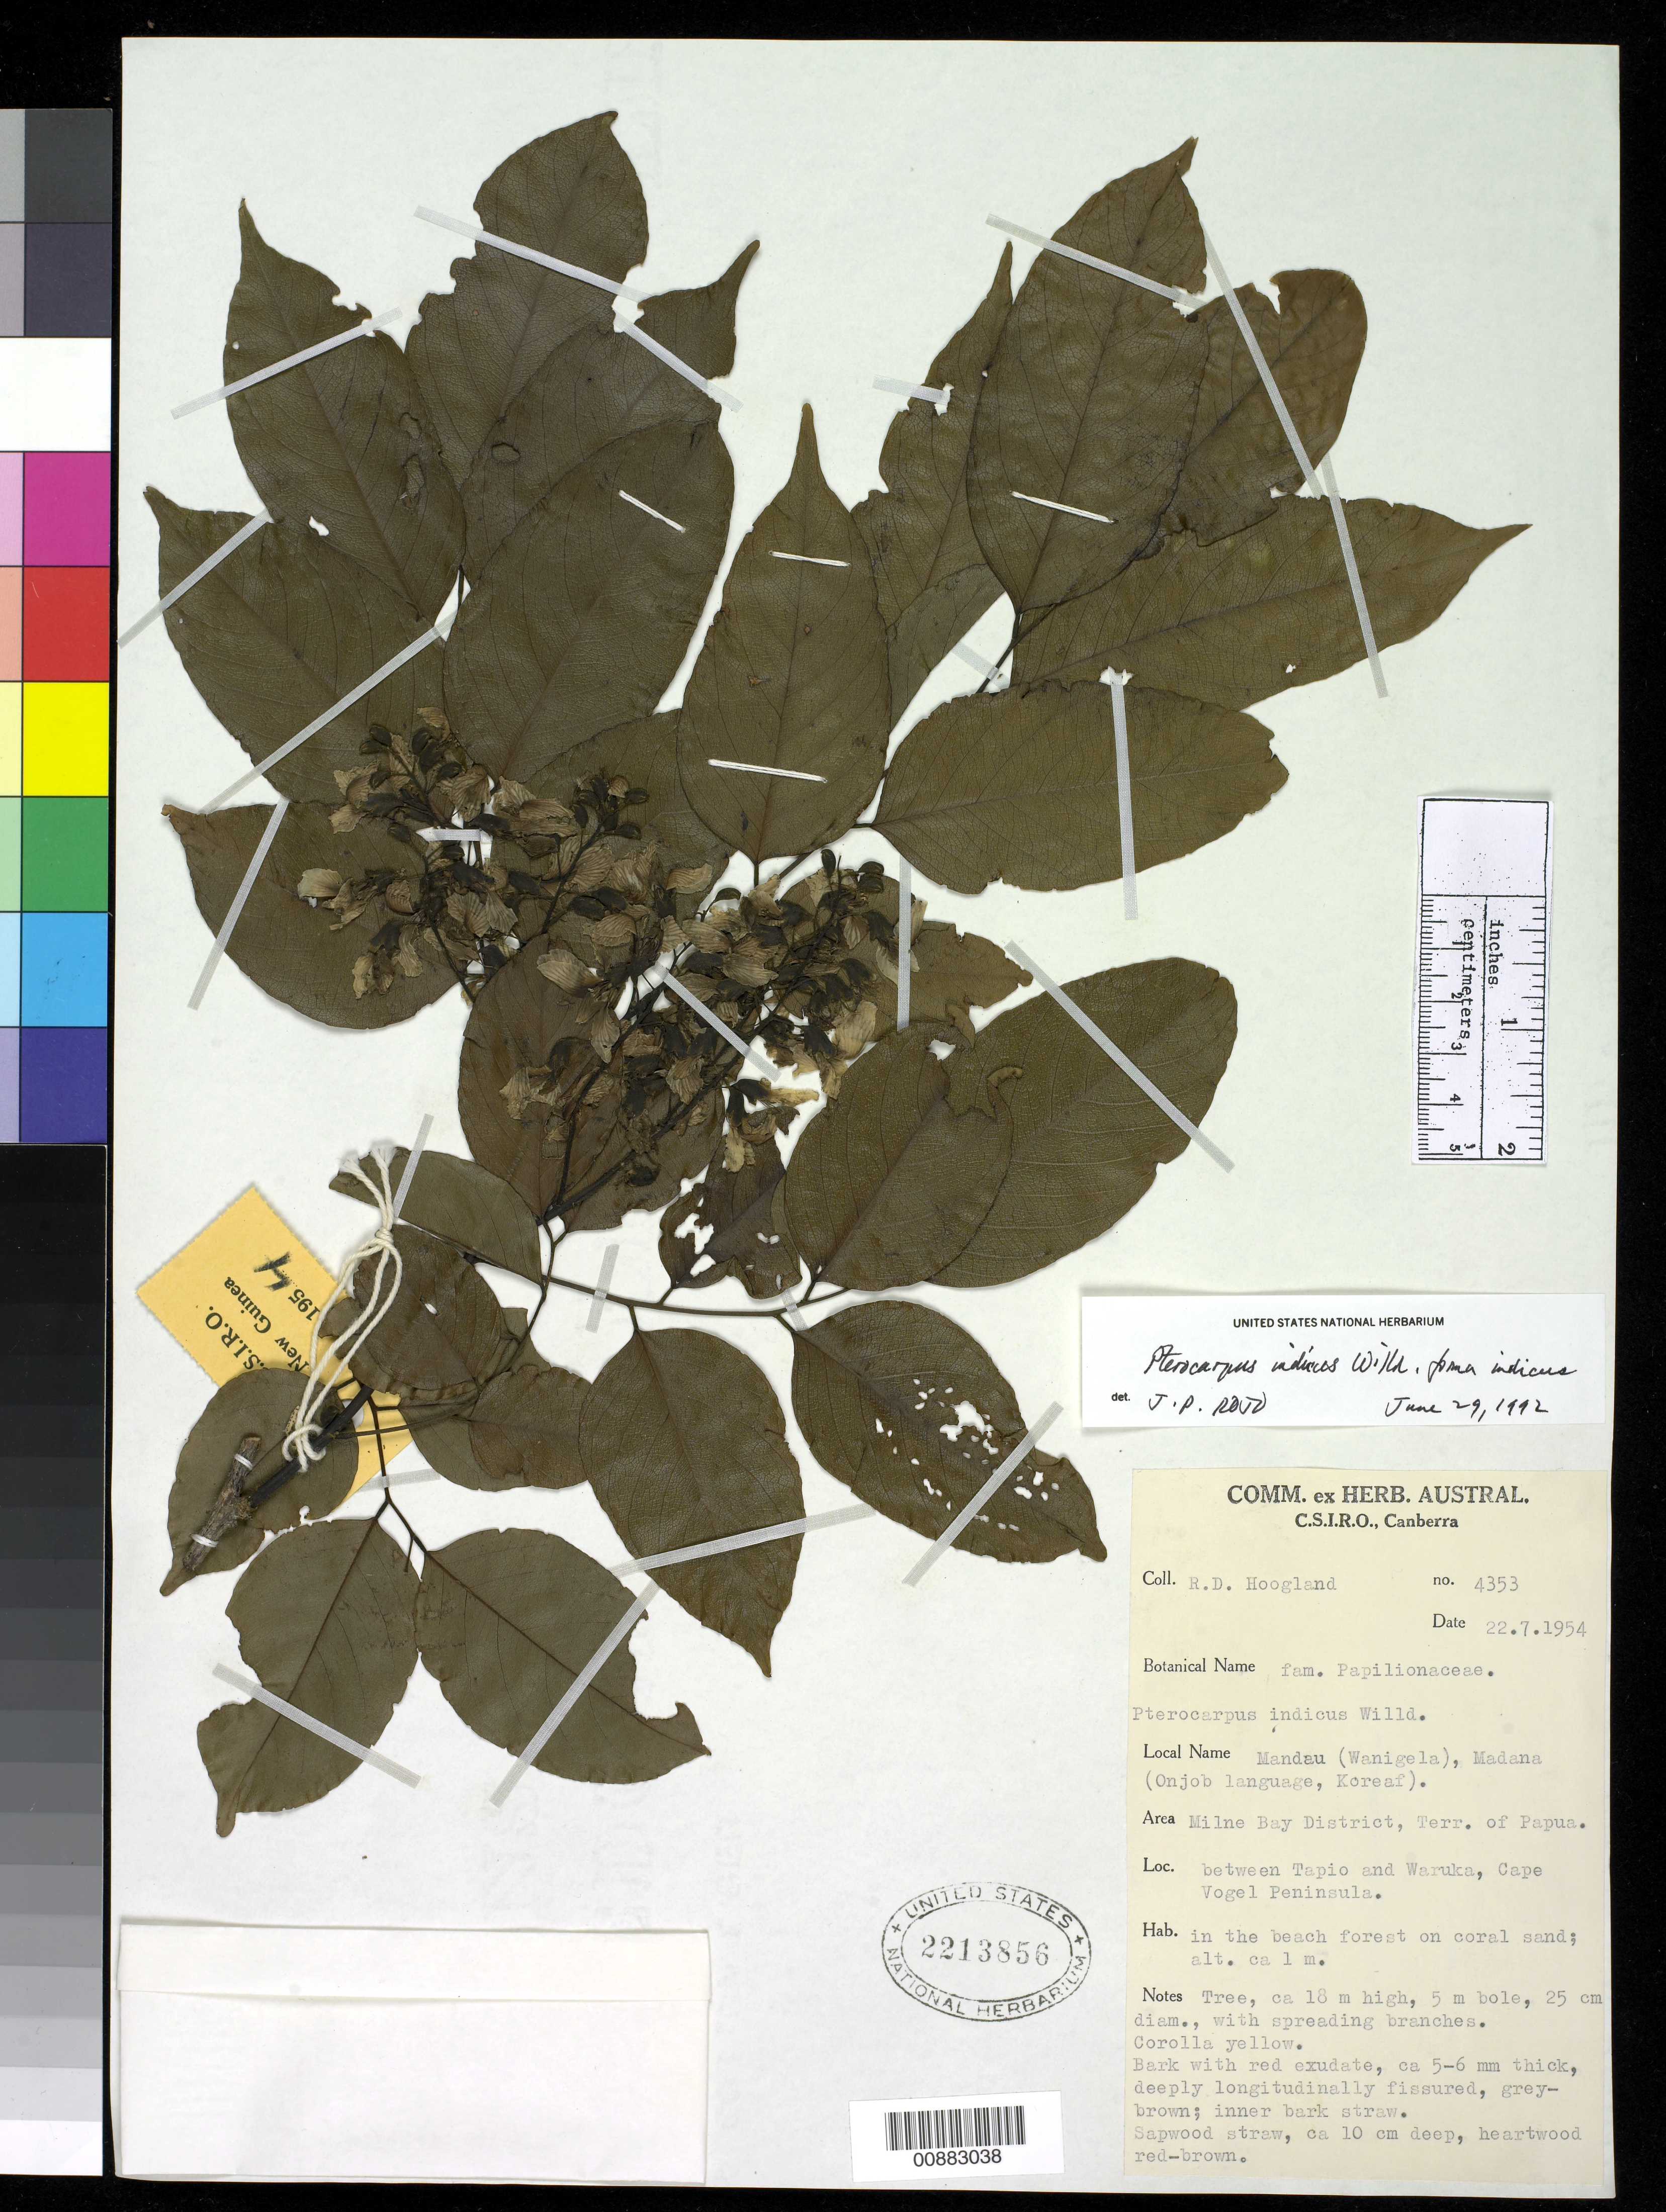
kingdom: Plantae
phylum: Tracheophyta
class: Magnoliopsida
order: Fabales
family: Fabaceae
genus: Pterocarpus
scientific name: Pterocarpus indicus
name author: Willd.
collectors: R. D. Hoogland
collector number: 4353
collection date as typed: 22 Jul 1954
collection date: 1954-07-22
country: Australia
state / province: Coral Sea Islands Territory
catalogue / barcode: US 2213856